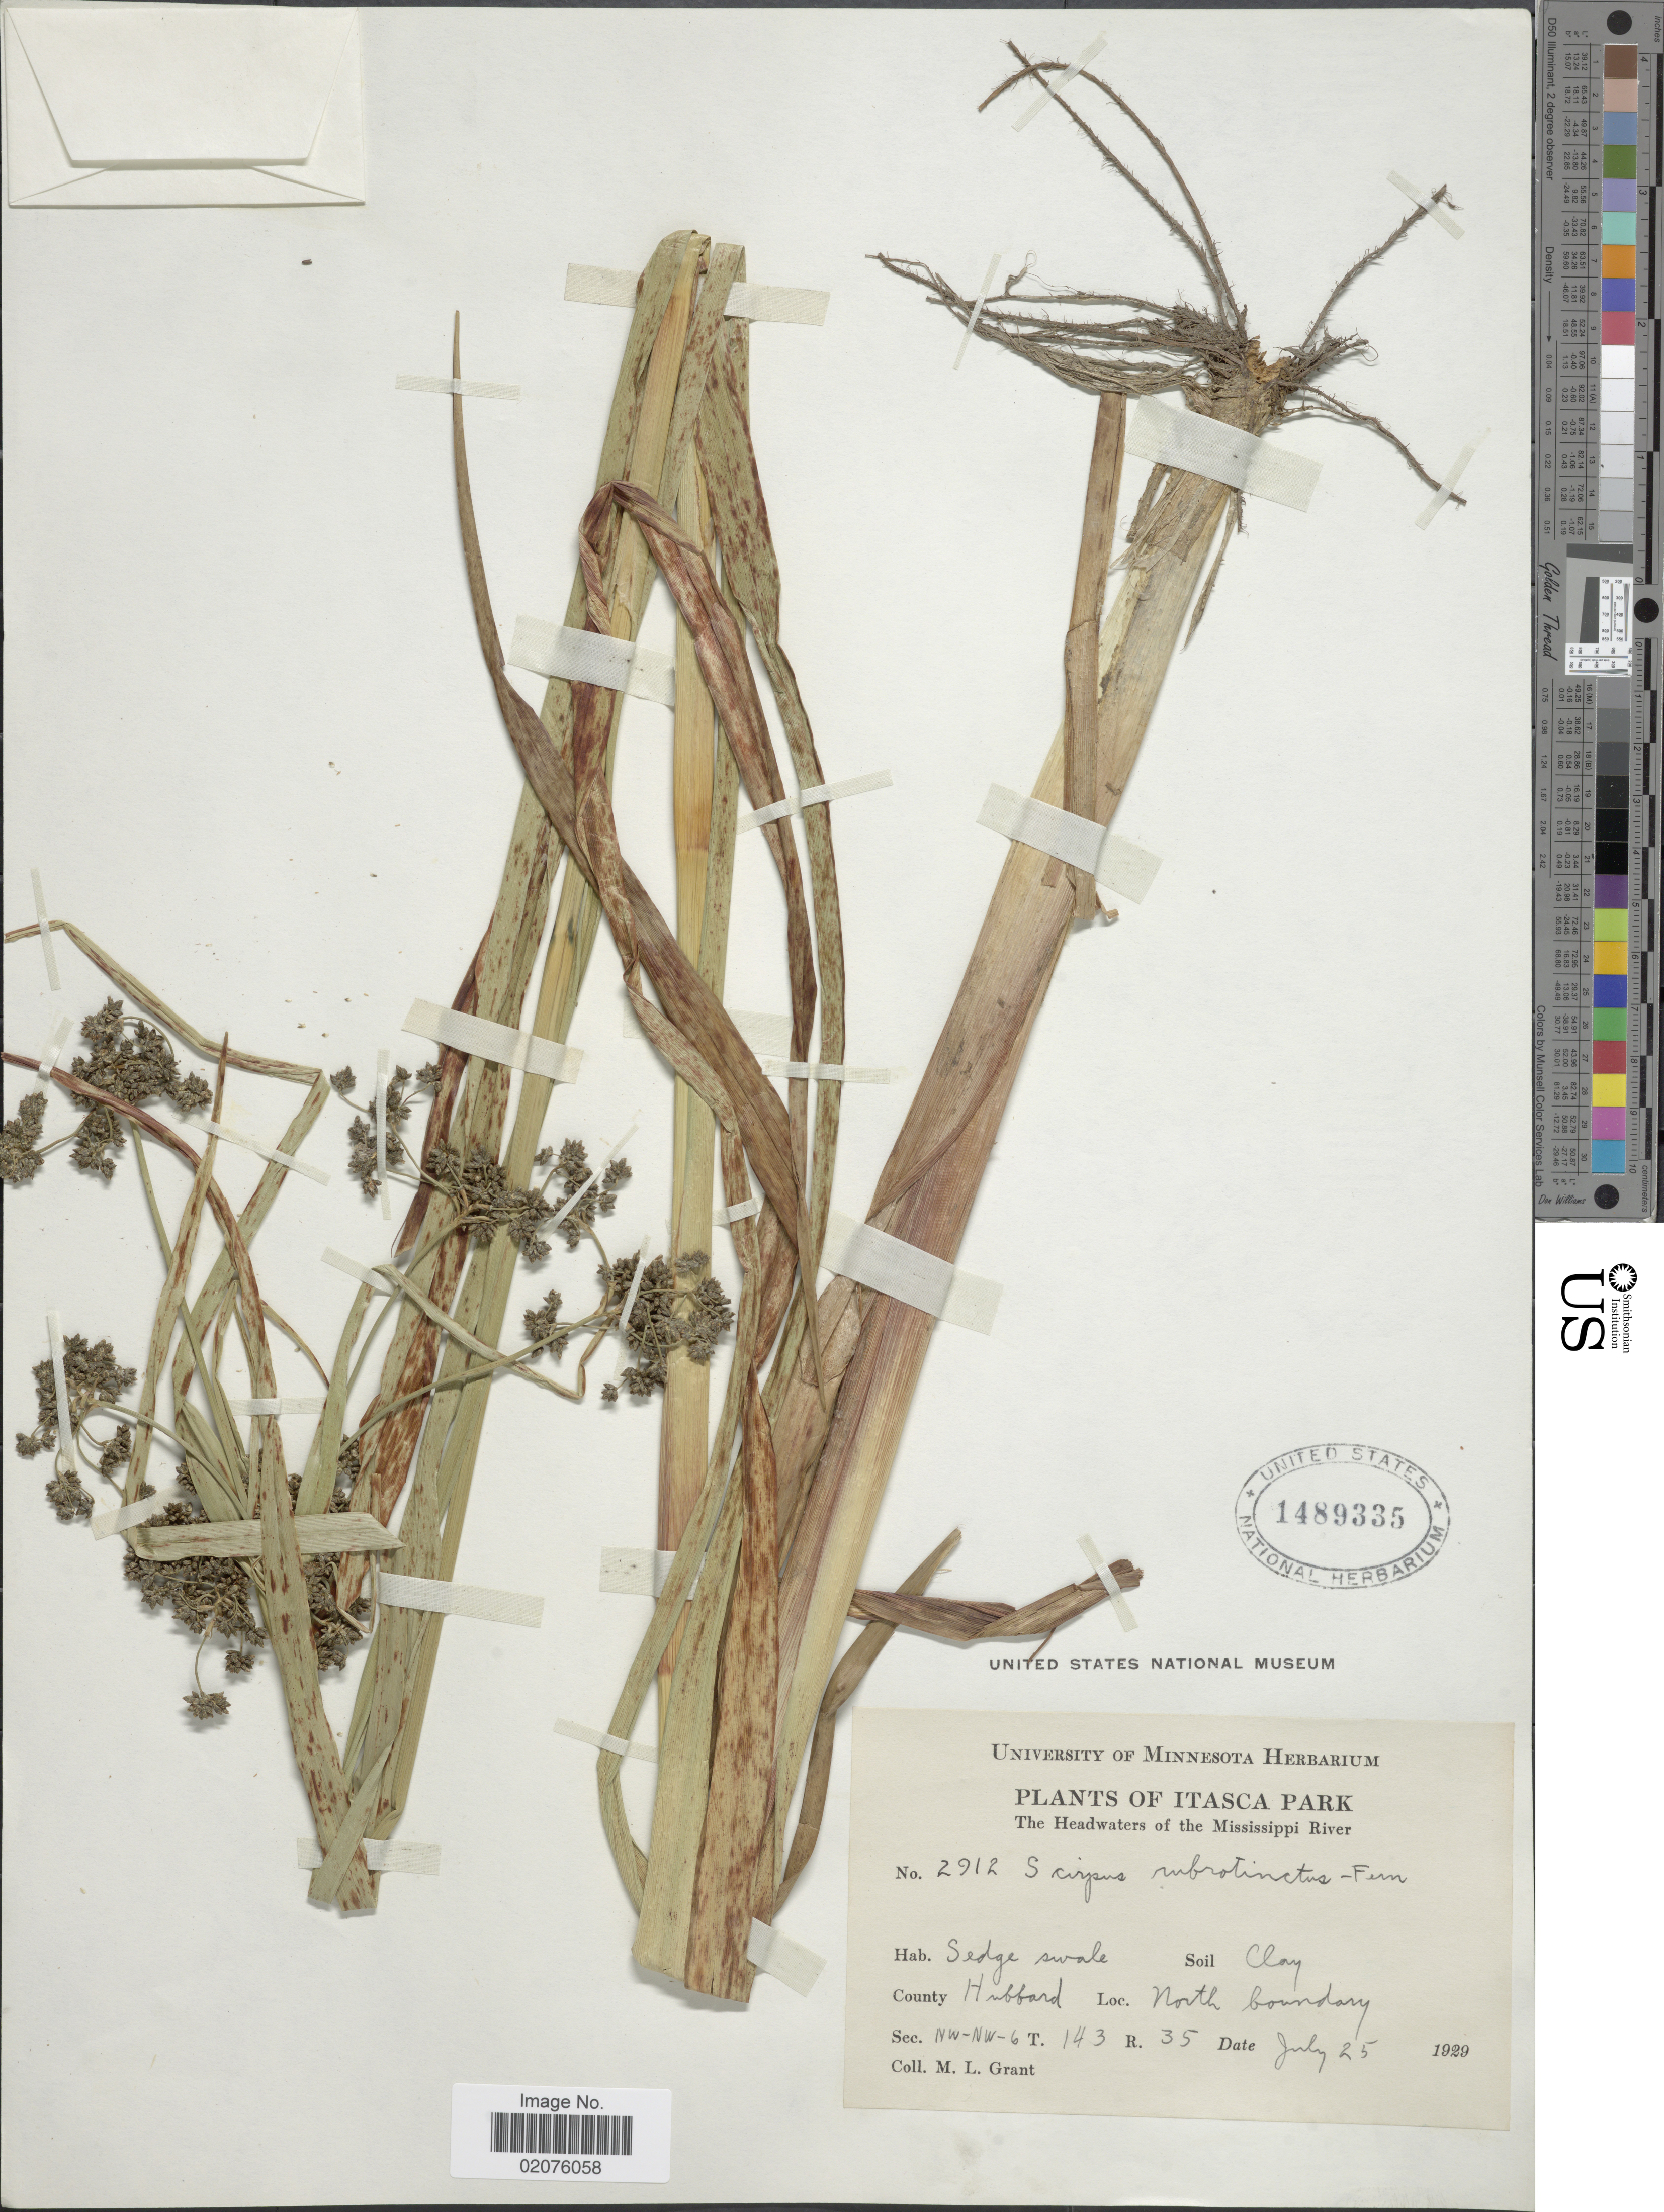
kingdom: Plantae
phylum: Tracheophyta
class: Liliopsida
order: Poales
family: Cyperaceae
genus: Scirpus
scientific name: Scirpus microcarpus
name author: J. Presl & C. Presl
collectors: M. L. Grant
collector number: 2912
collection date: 1929-07-25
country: United States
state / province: Minnesota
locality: Itasca Park, Headwaters of the Mississippi River, County Hubbard. North boundary, Sec. NW-NW-6 T. 143 R. 35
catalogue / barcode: US 1489335